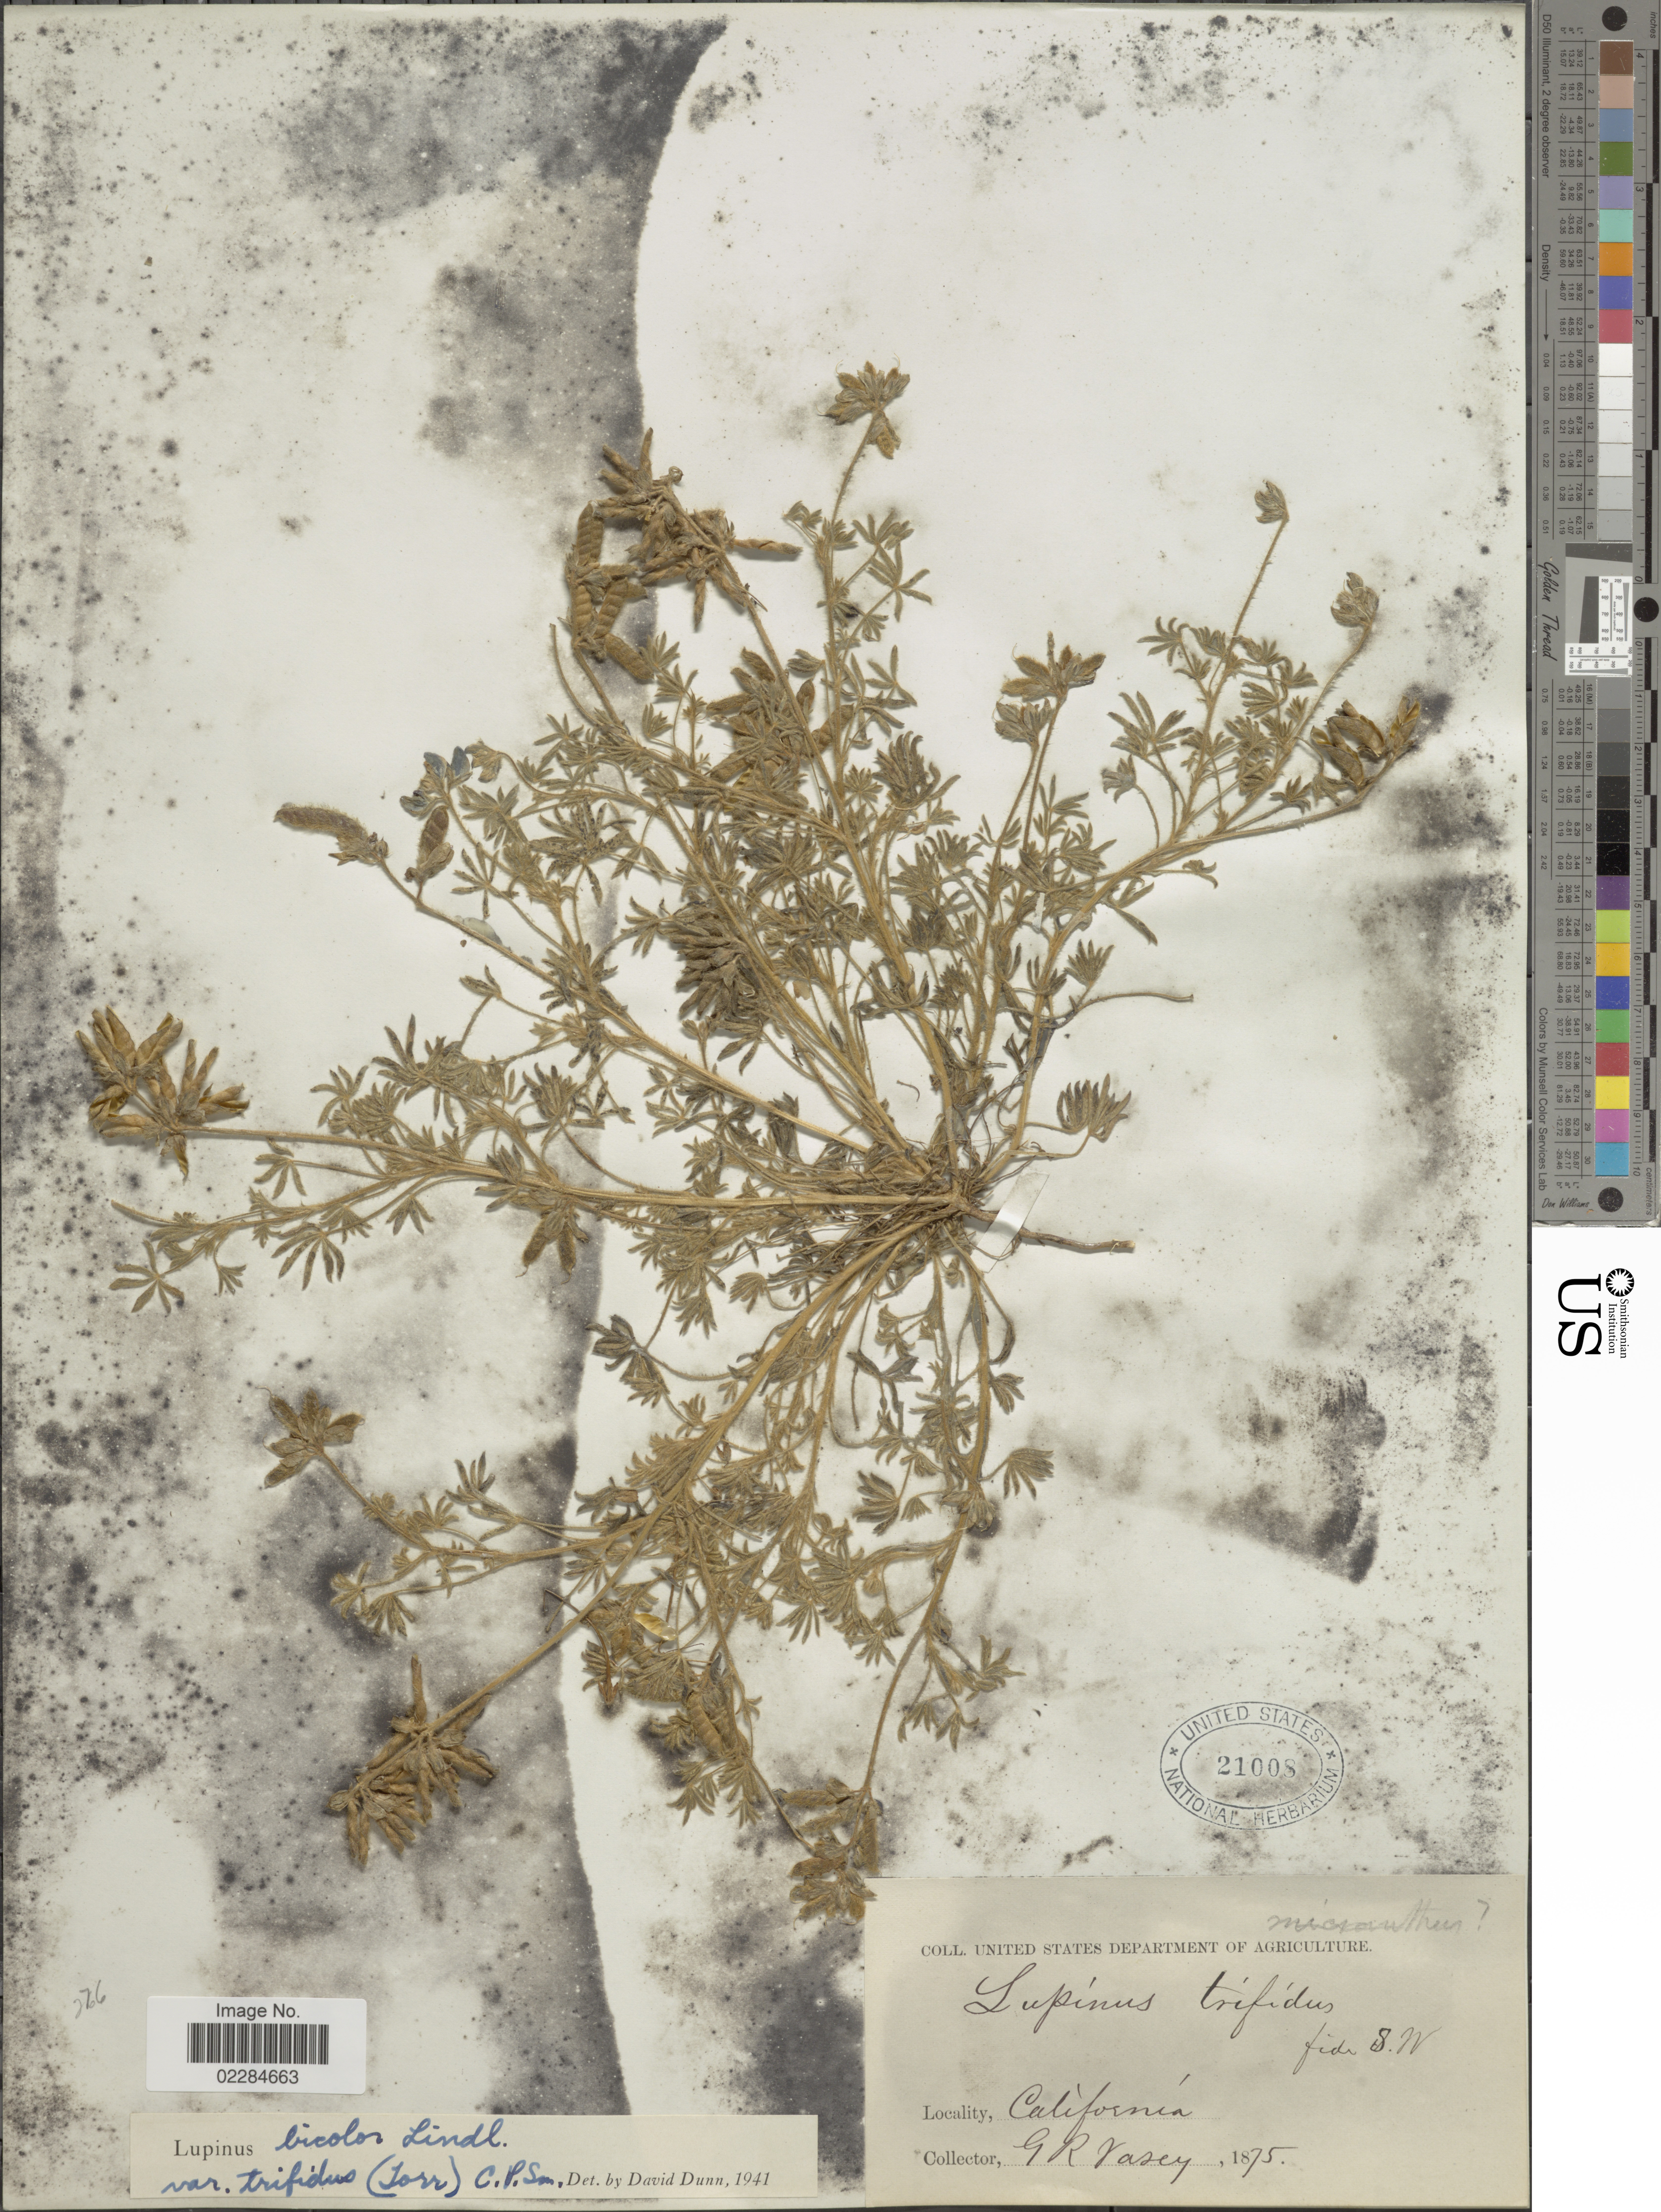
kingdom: Plantae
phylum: Tracheophyta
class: Magnoliopsida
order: Fabales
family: Fabaceae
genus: Lupinus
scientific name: Lupinus bicolor var. trifidus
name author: (S. Watson) C.P. Sm.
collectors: G. R. Vasey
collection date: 1875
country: United States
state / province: California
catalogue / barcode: US 21008